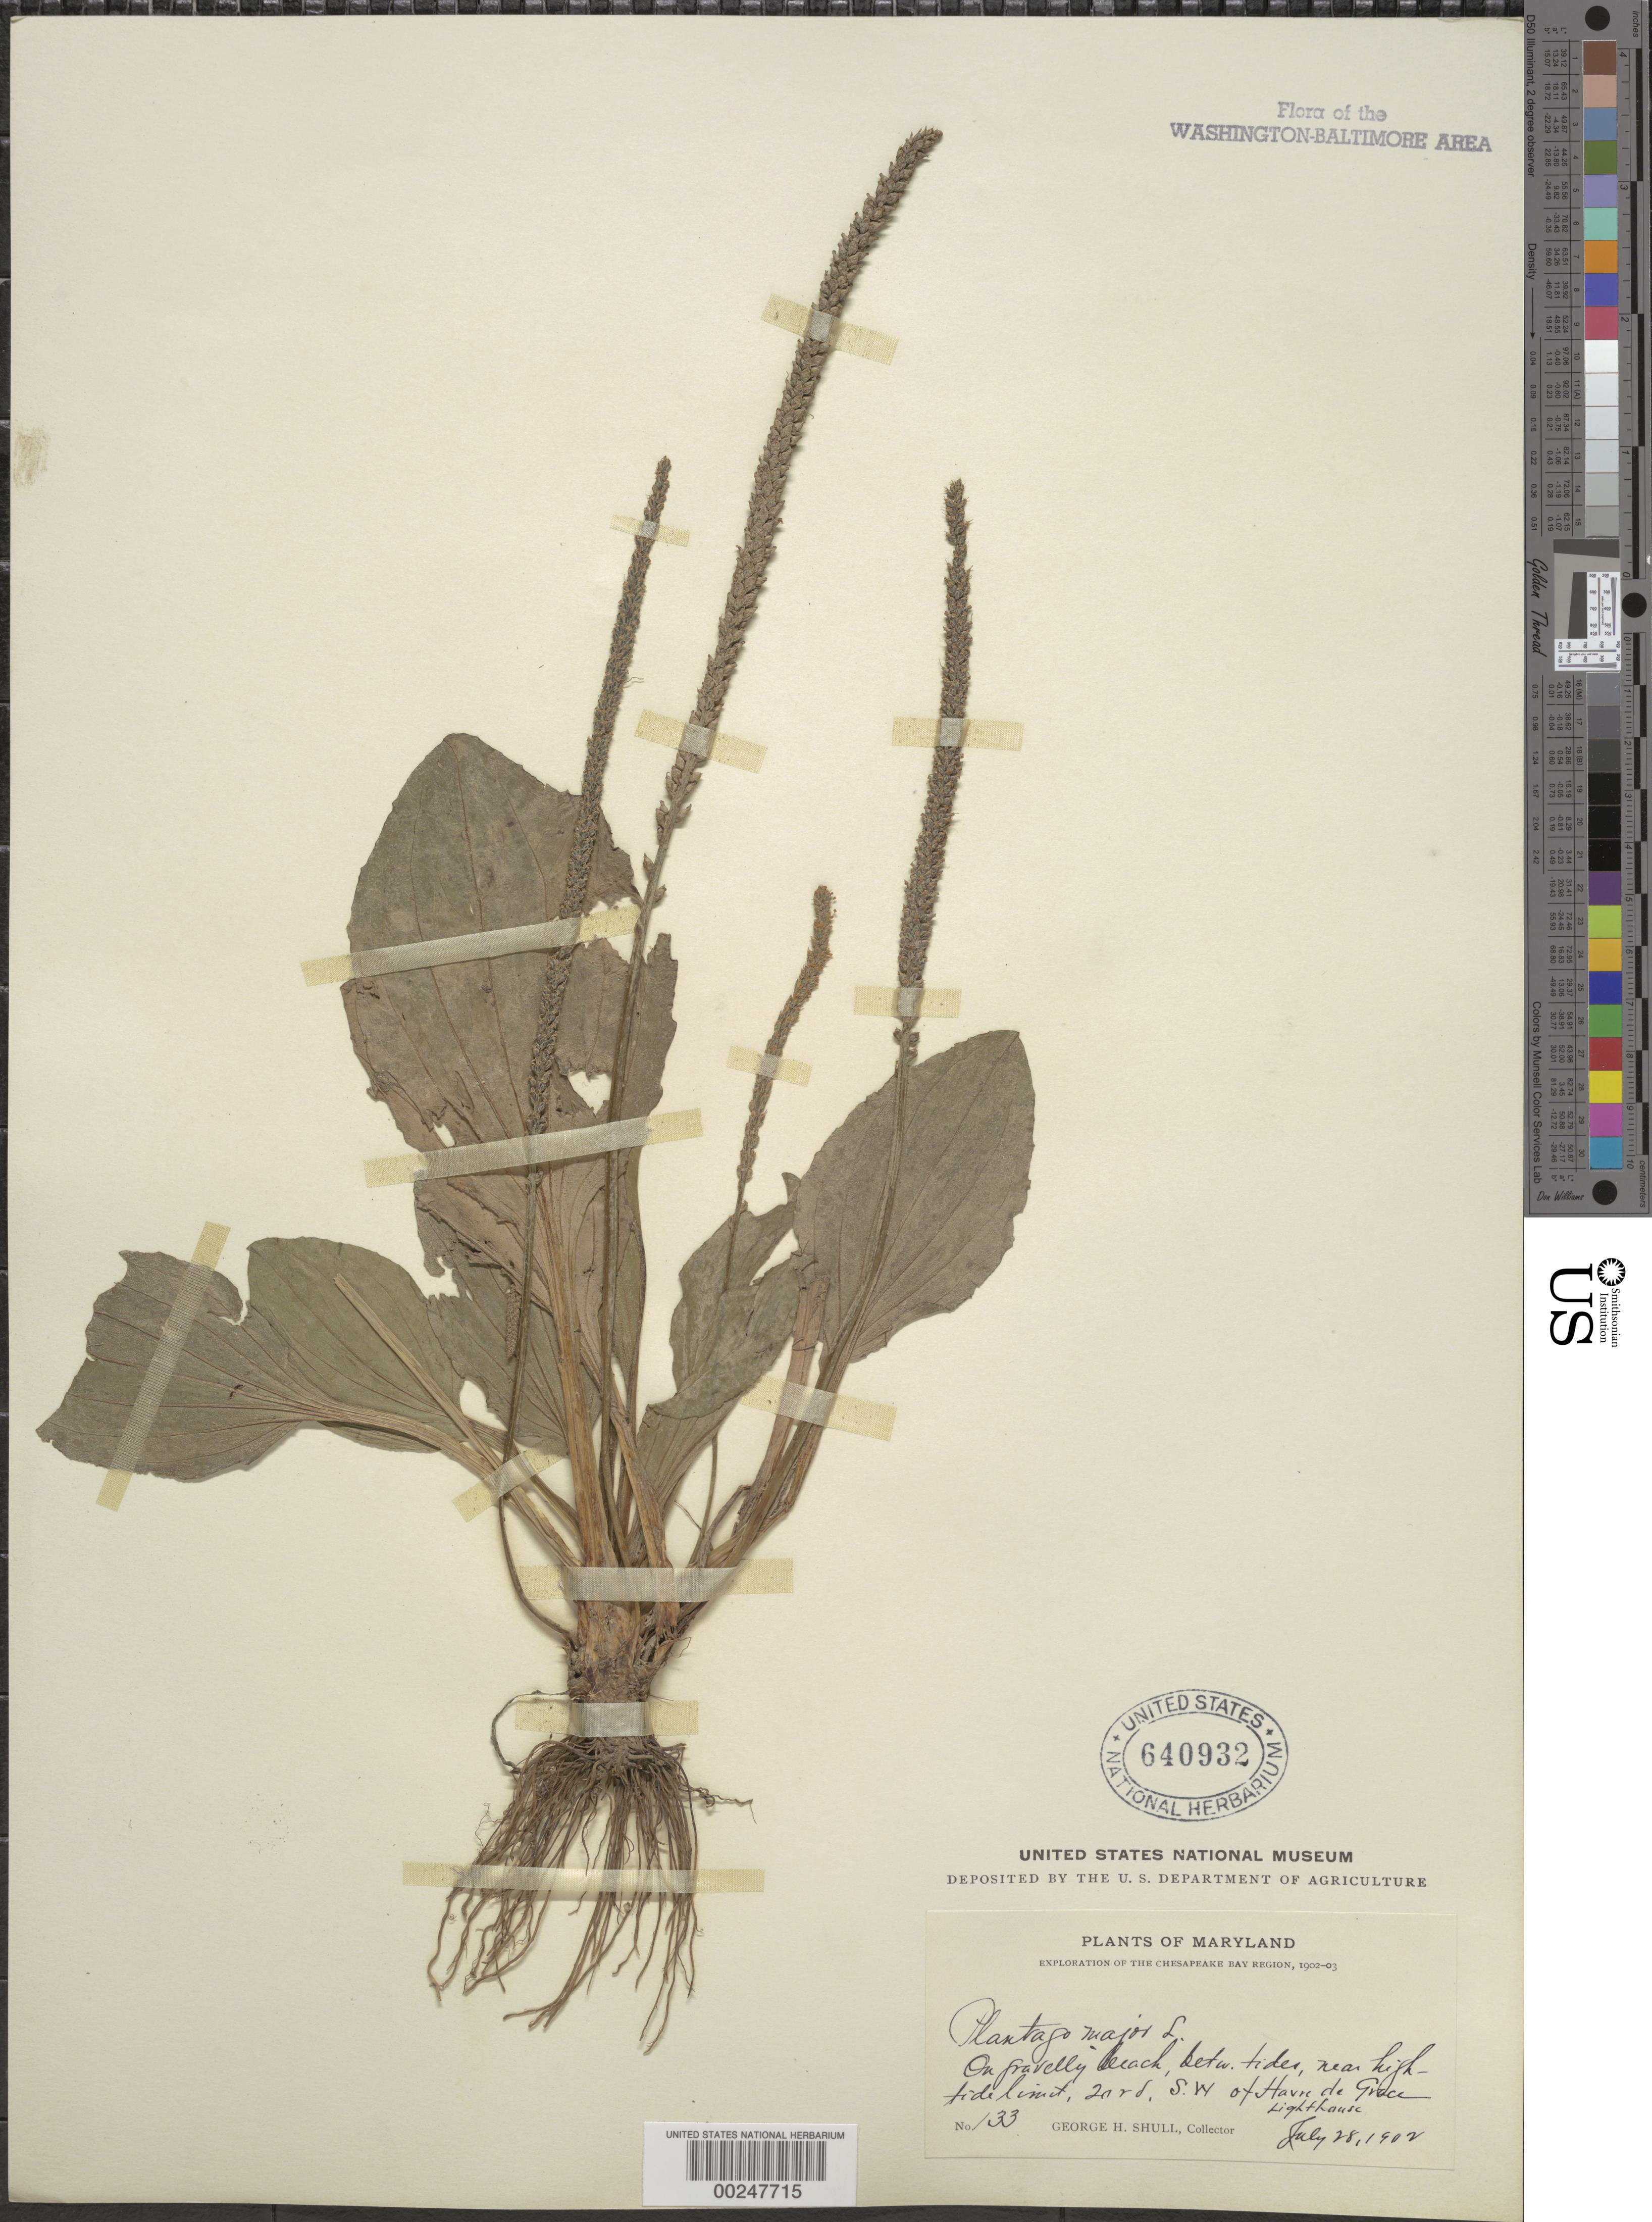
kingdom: Plantae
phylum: Tracheophyta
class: Magnoliopsida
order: Lamiales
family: Plantaginaceae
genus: Plantago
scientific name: Plantago major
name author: L.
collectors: G. H. Shull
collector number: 133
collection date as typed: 28 Jul 1902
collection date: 1902-07-28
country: United States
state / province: Maryland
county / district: Harford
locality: Havre De Grace, 2nd Rd, SW of Lighthouse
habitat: On gravelly beach, between tides near high tide limit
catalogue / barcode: US 640932